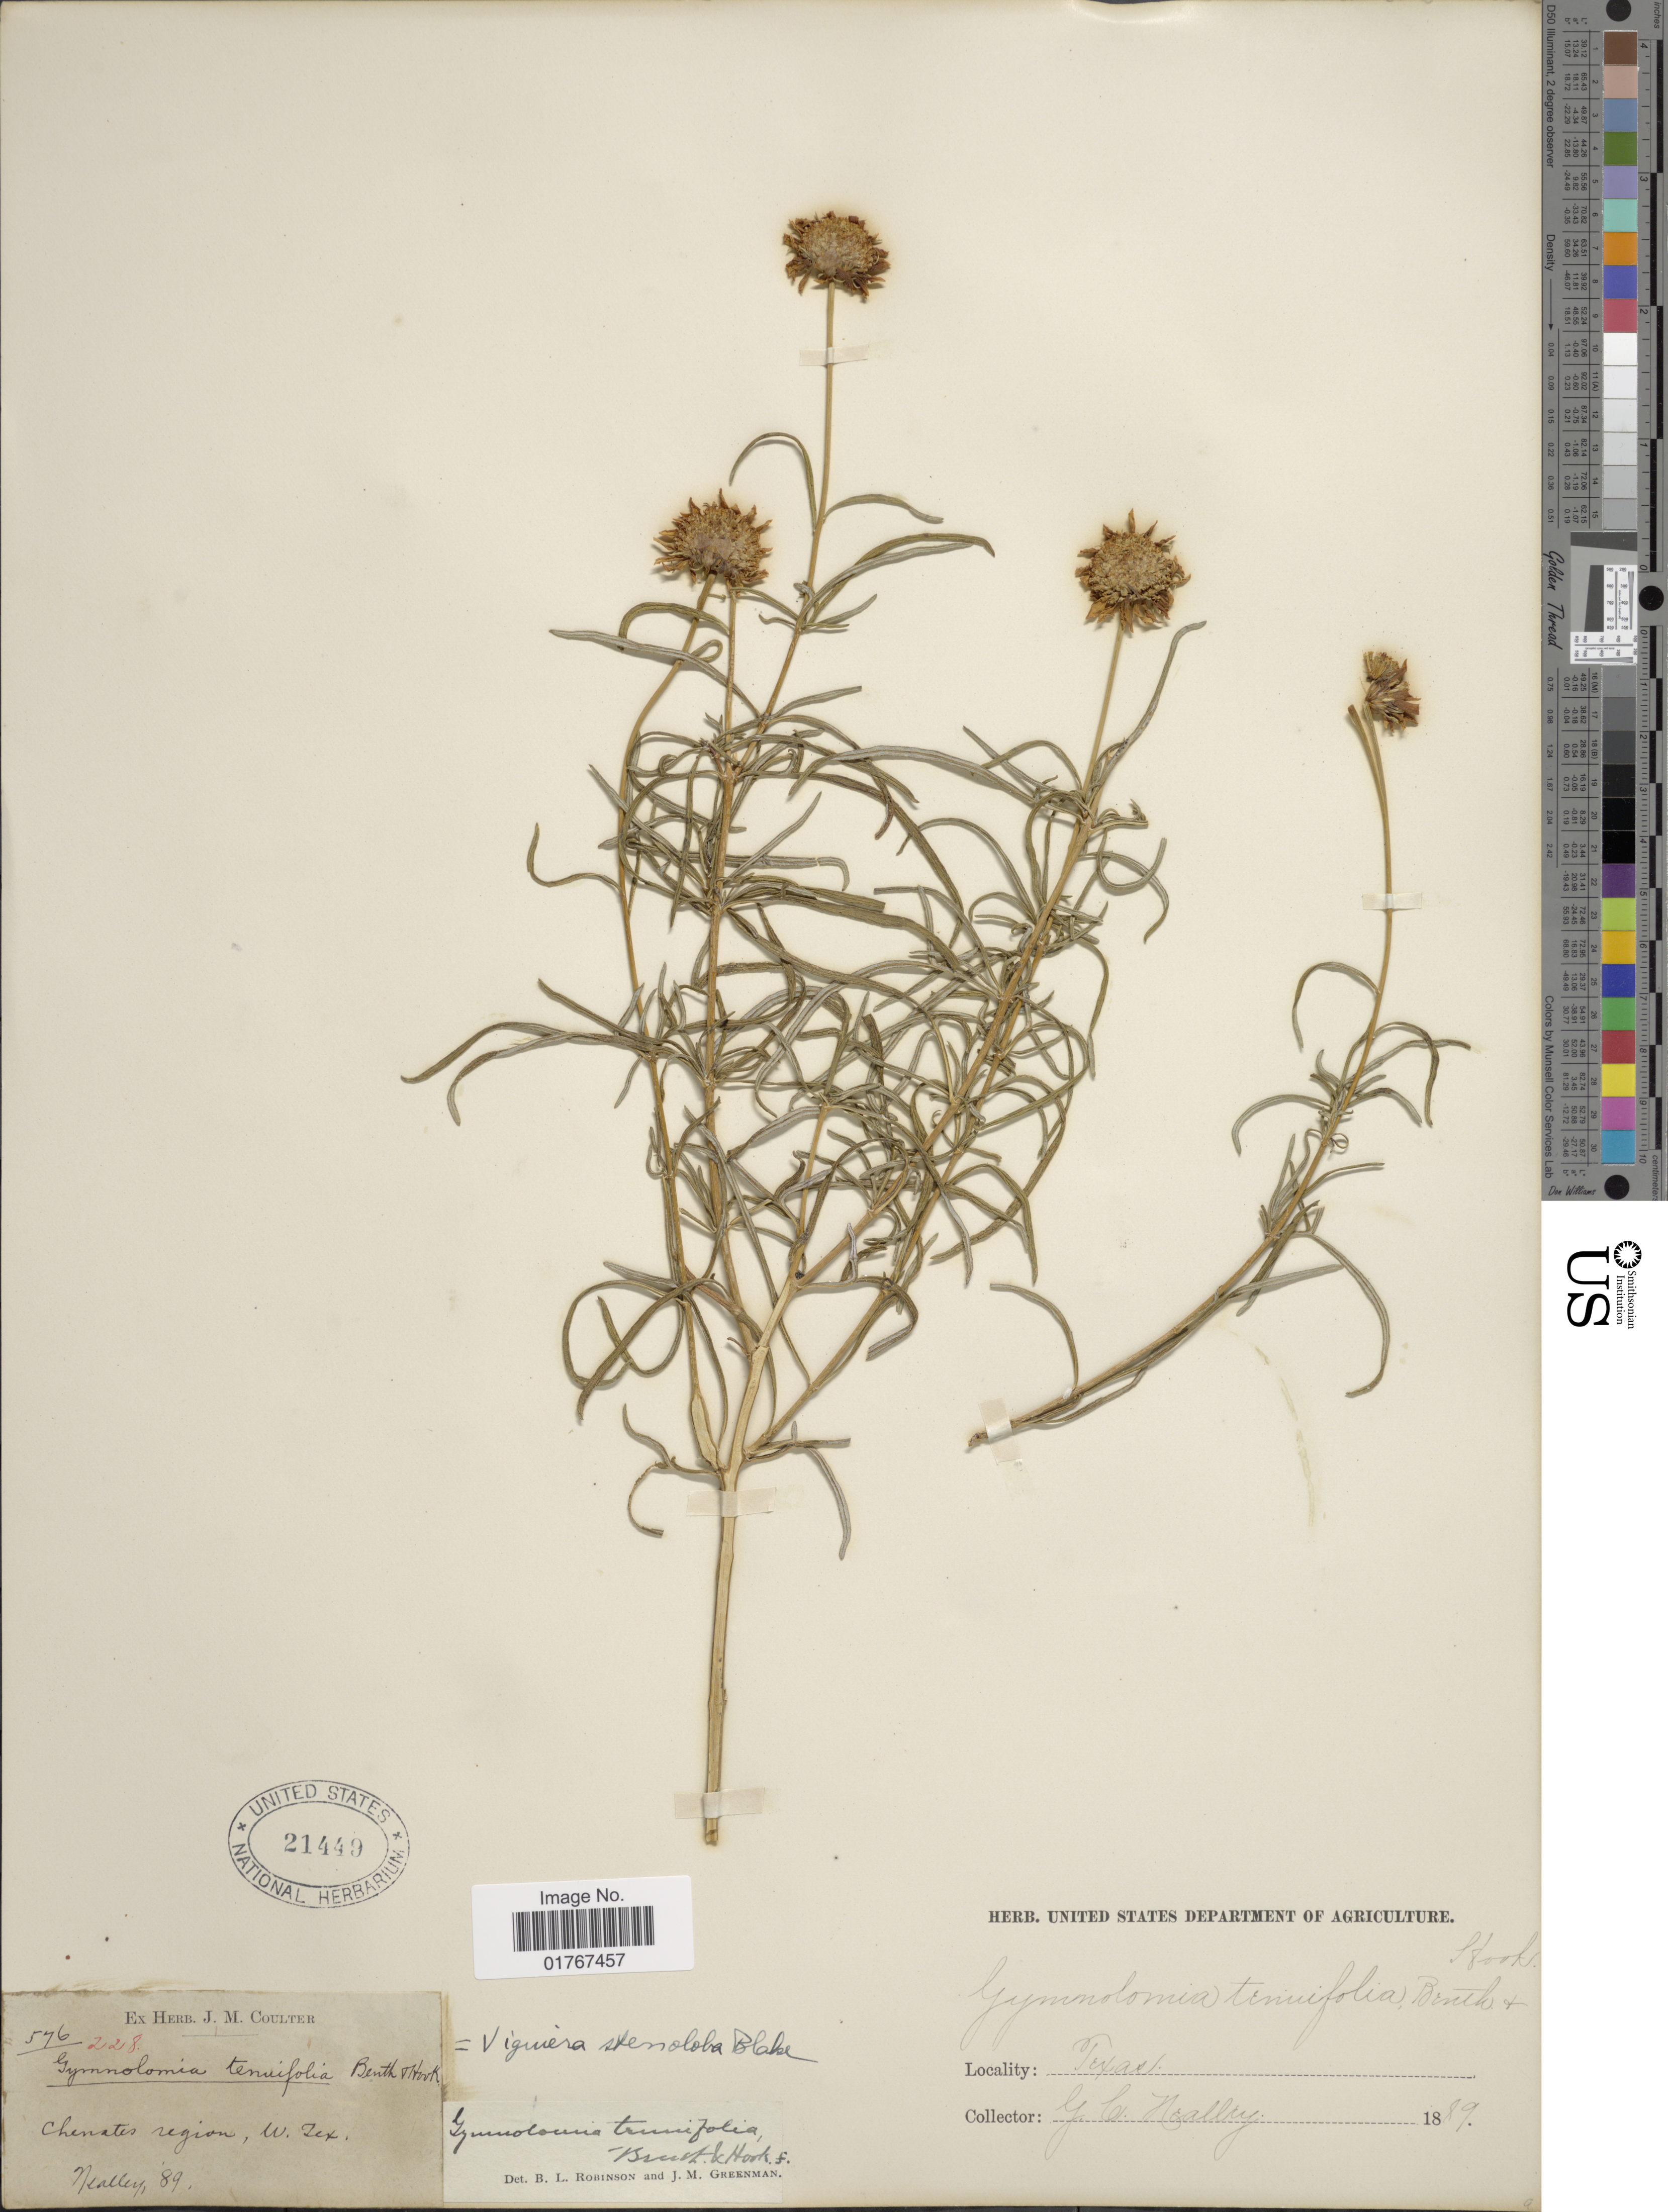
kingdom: Plantae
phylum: Tracheophyta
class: Magnoliopsida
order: Asterales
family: Asteraceae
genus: Viguiera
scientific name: Viguiera stenoloba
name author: S.F. Blake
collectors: G. C. Nealley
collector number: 576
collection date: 1889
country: United States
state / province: Texas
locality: Chanates region, W. Tex.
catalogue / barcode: US 21449